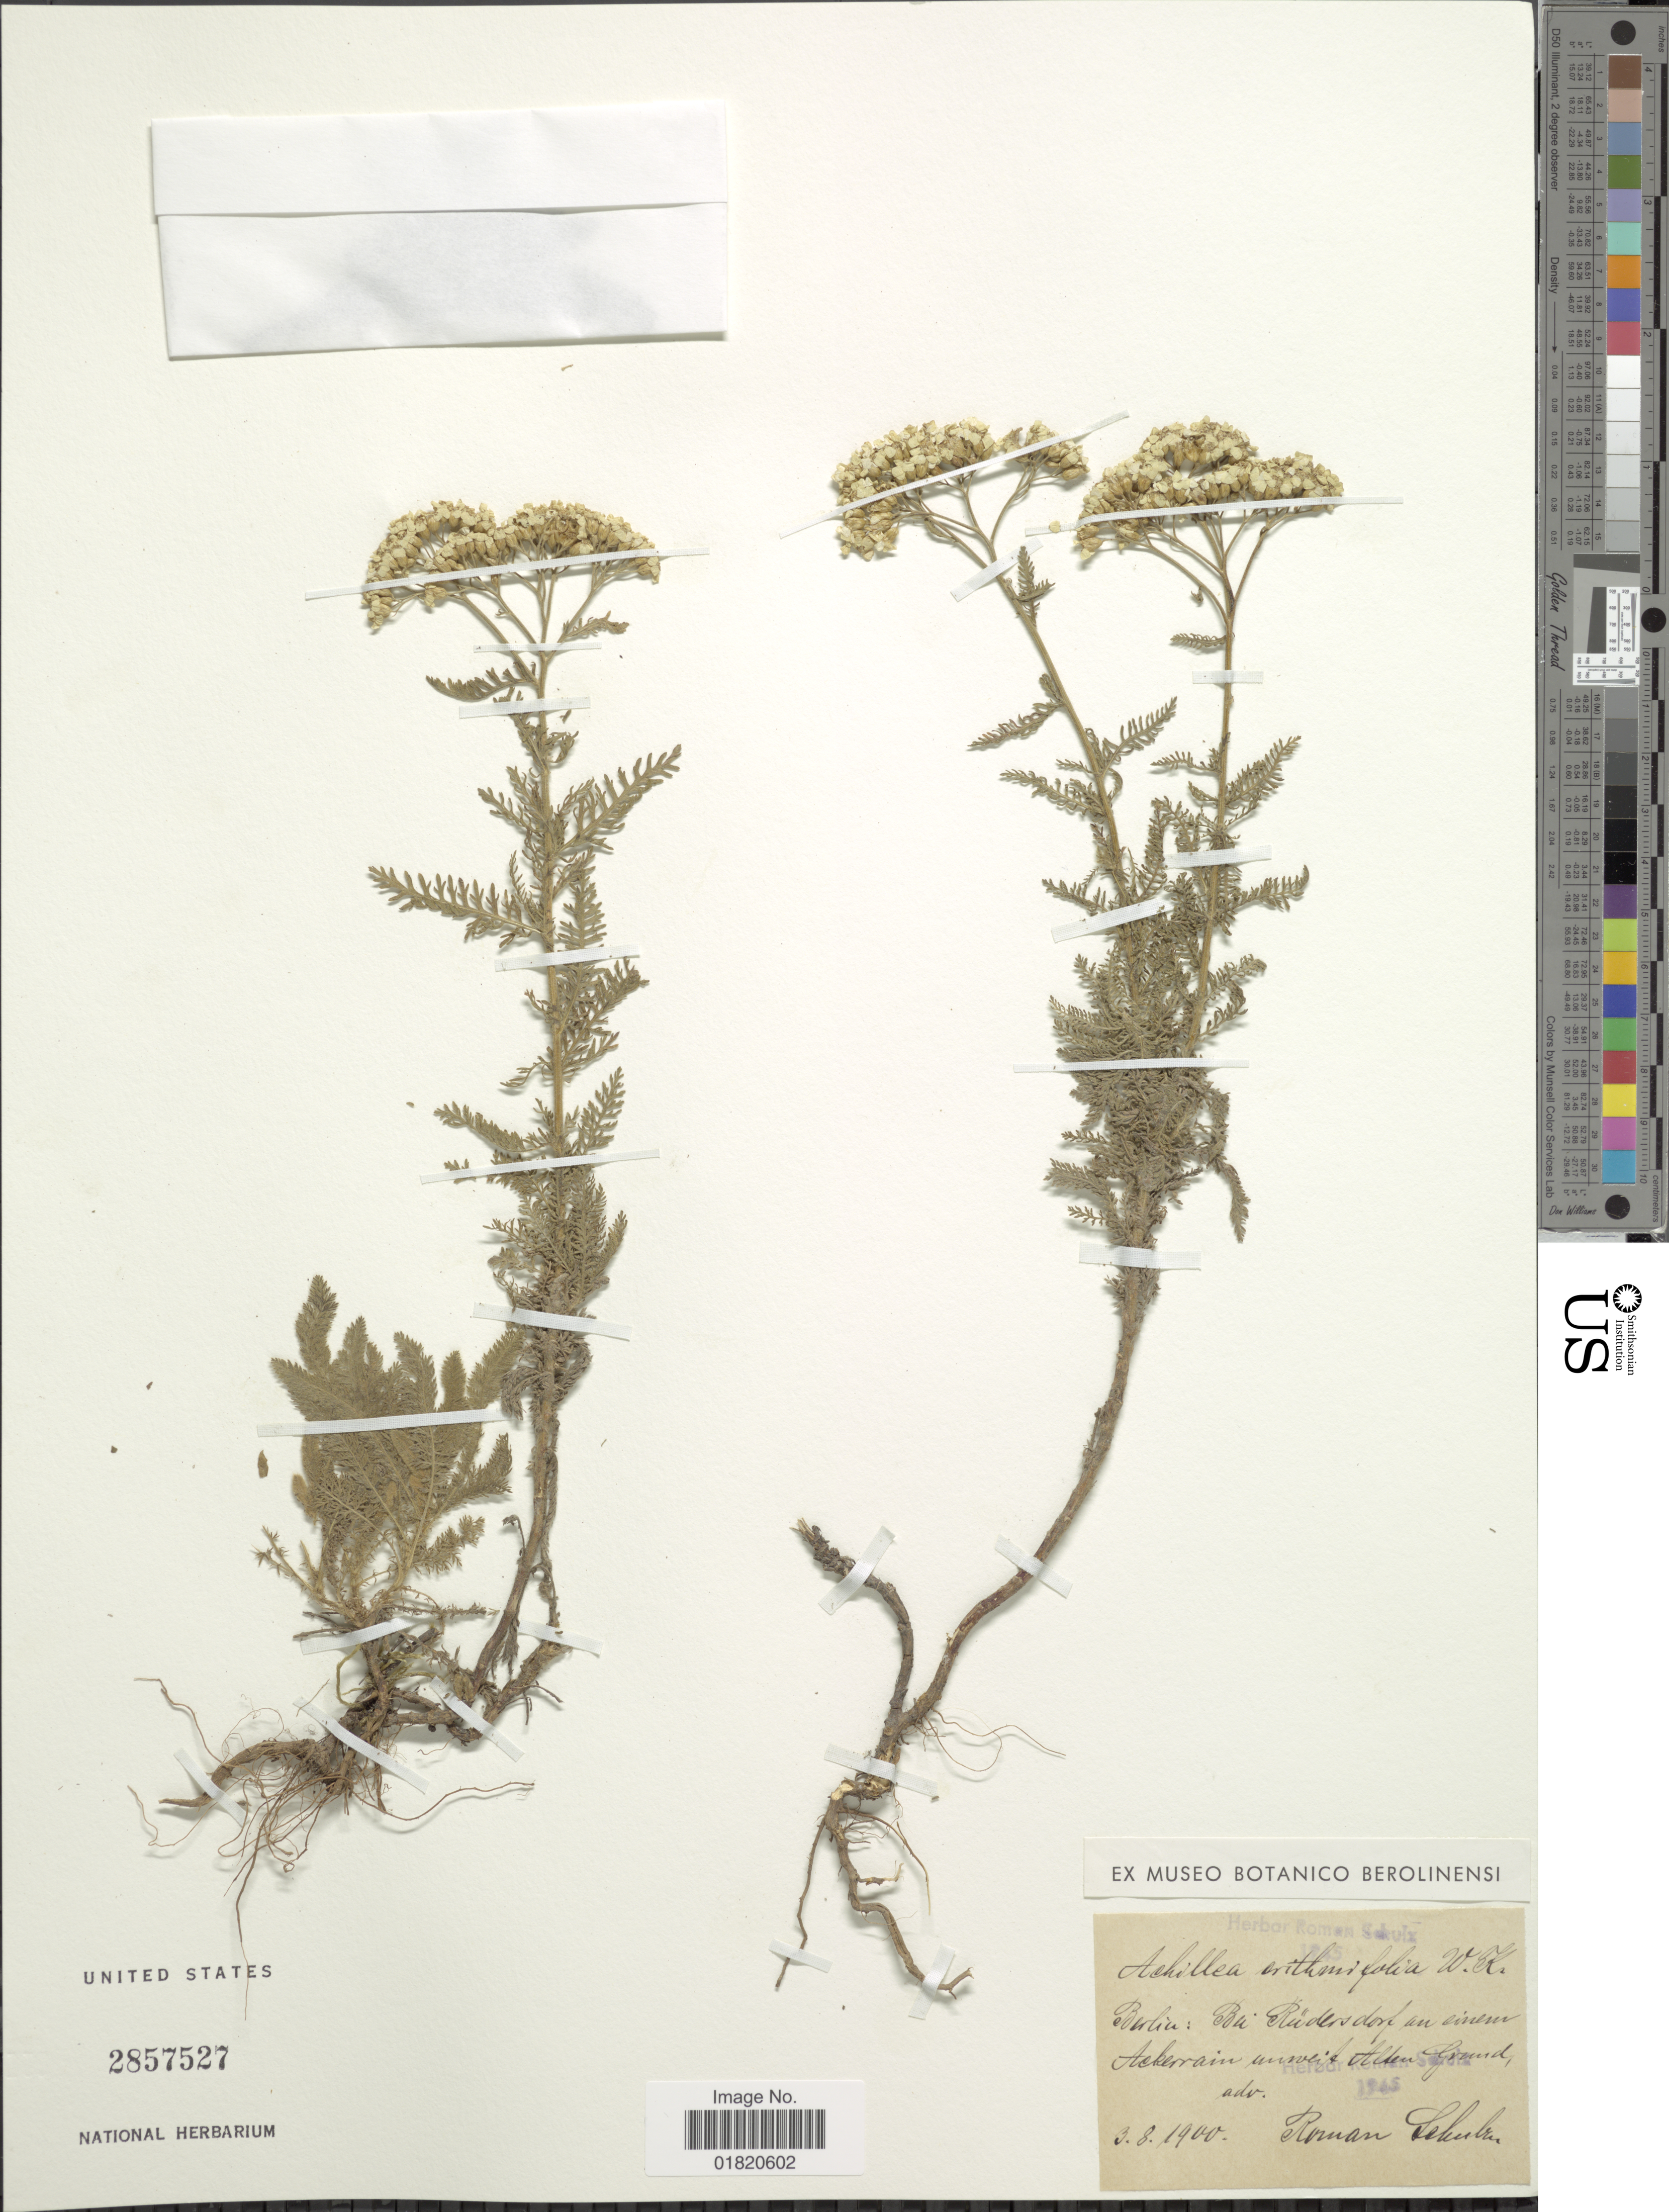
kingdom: Plantae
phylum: Tracheophyta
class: Magnoliopsida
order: Asterales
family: Asteraceae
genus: Achillea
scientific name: Achillea crithmifolia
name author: Waldst. & Kit.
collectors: R. Schulz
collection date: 1900-08-03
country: Germany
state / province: Berlin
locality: Bei Rudersdorf an einem Ackerrain unweit Alken Grund, adv [interpreted]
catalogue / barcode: US 2857527